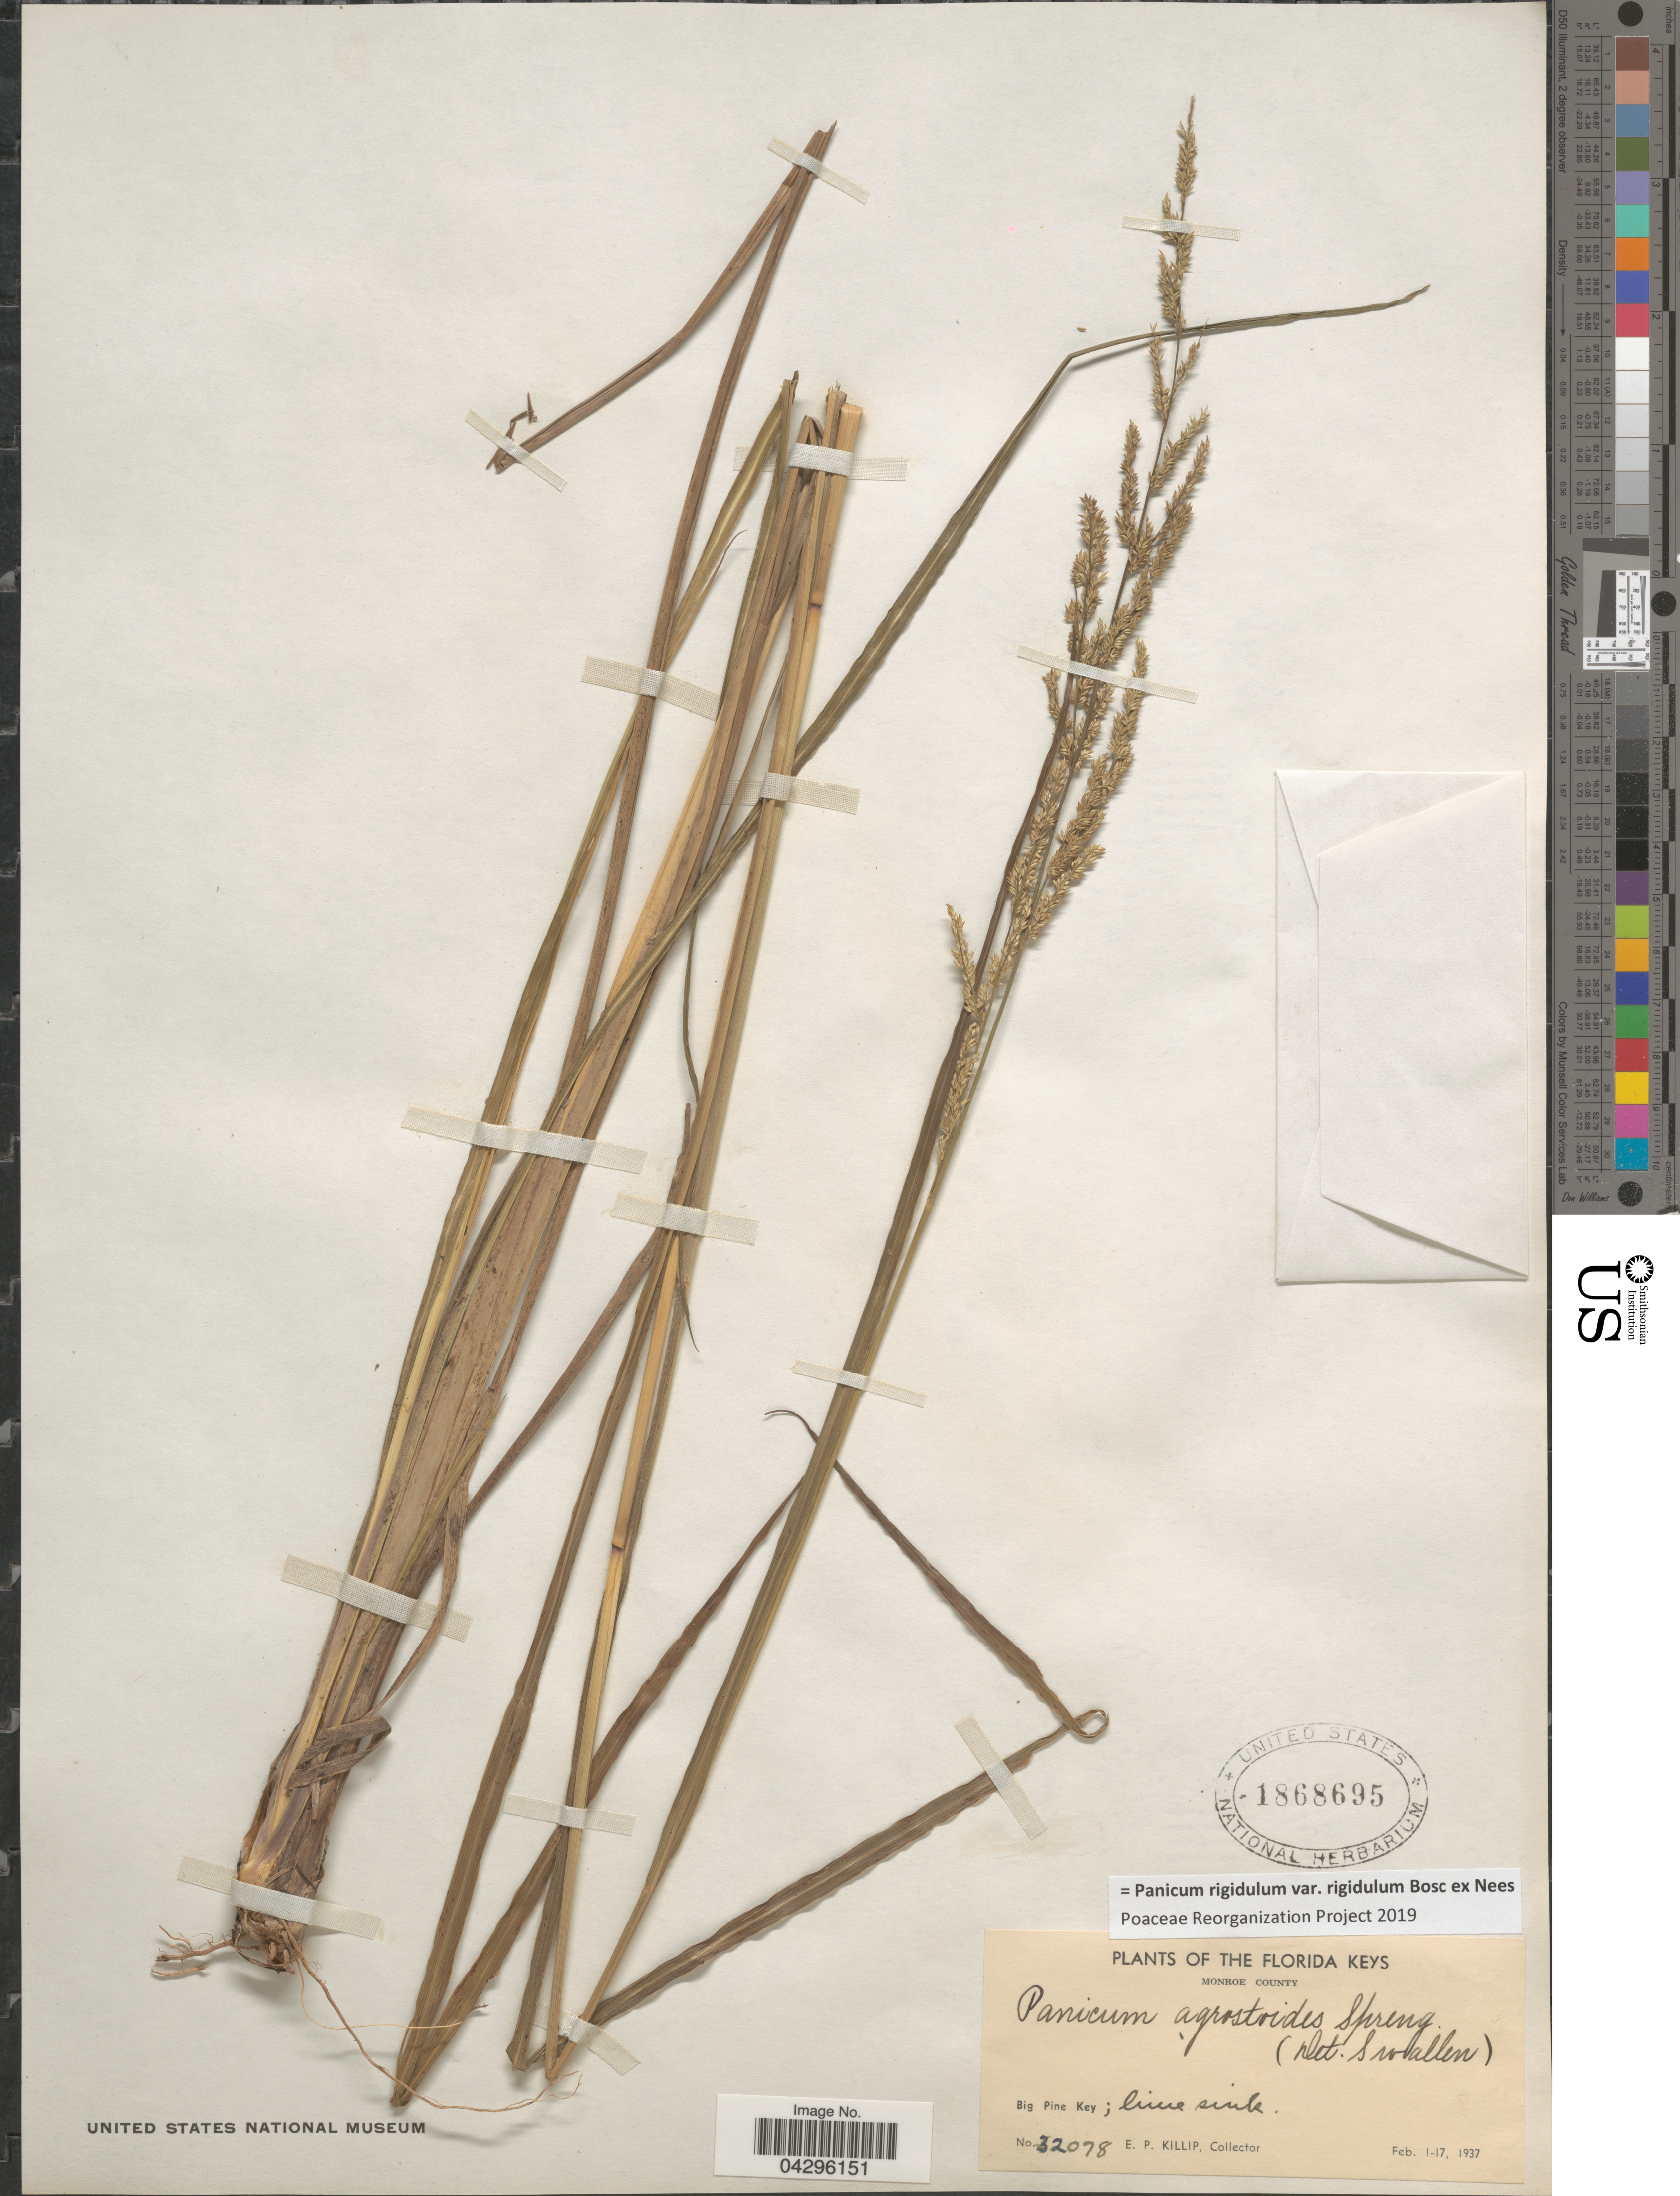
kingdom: Plantae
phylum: Tracheophyta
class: Liliopsida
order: Poales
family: Poaceae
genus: Panicum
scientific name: Panicum rigidulum var. rigidulum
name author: Bosc ex Nees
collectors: E. P. Killip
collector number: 32078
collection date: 1937-02-01/1937-02-17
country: United States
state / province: Florida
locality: Florida Keys. Monroe County. Big Pine Key; lime sink.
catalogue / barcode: US 1868695